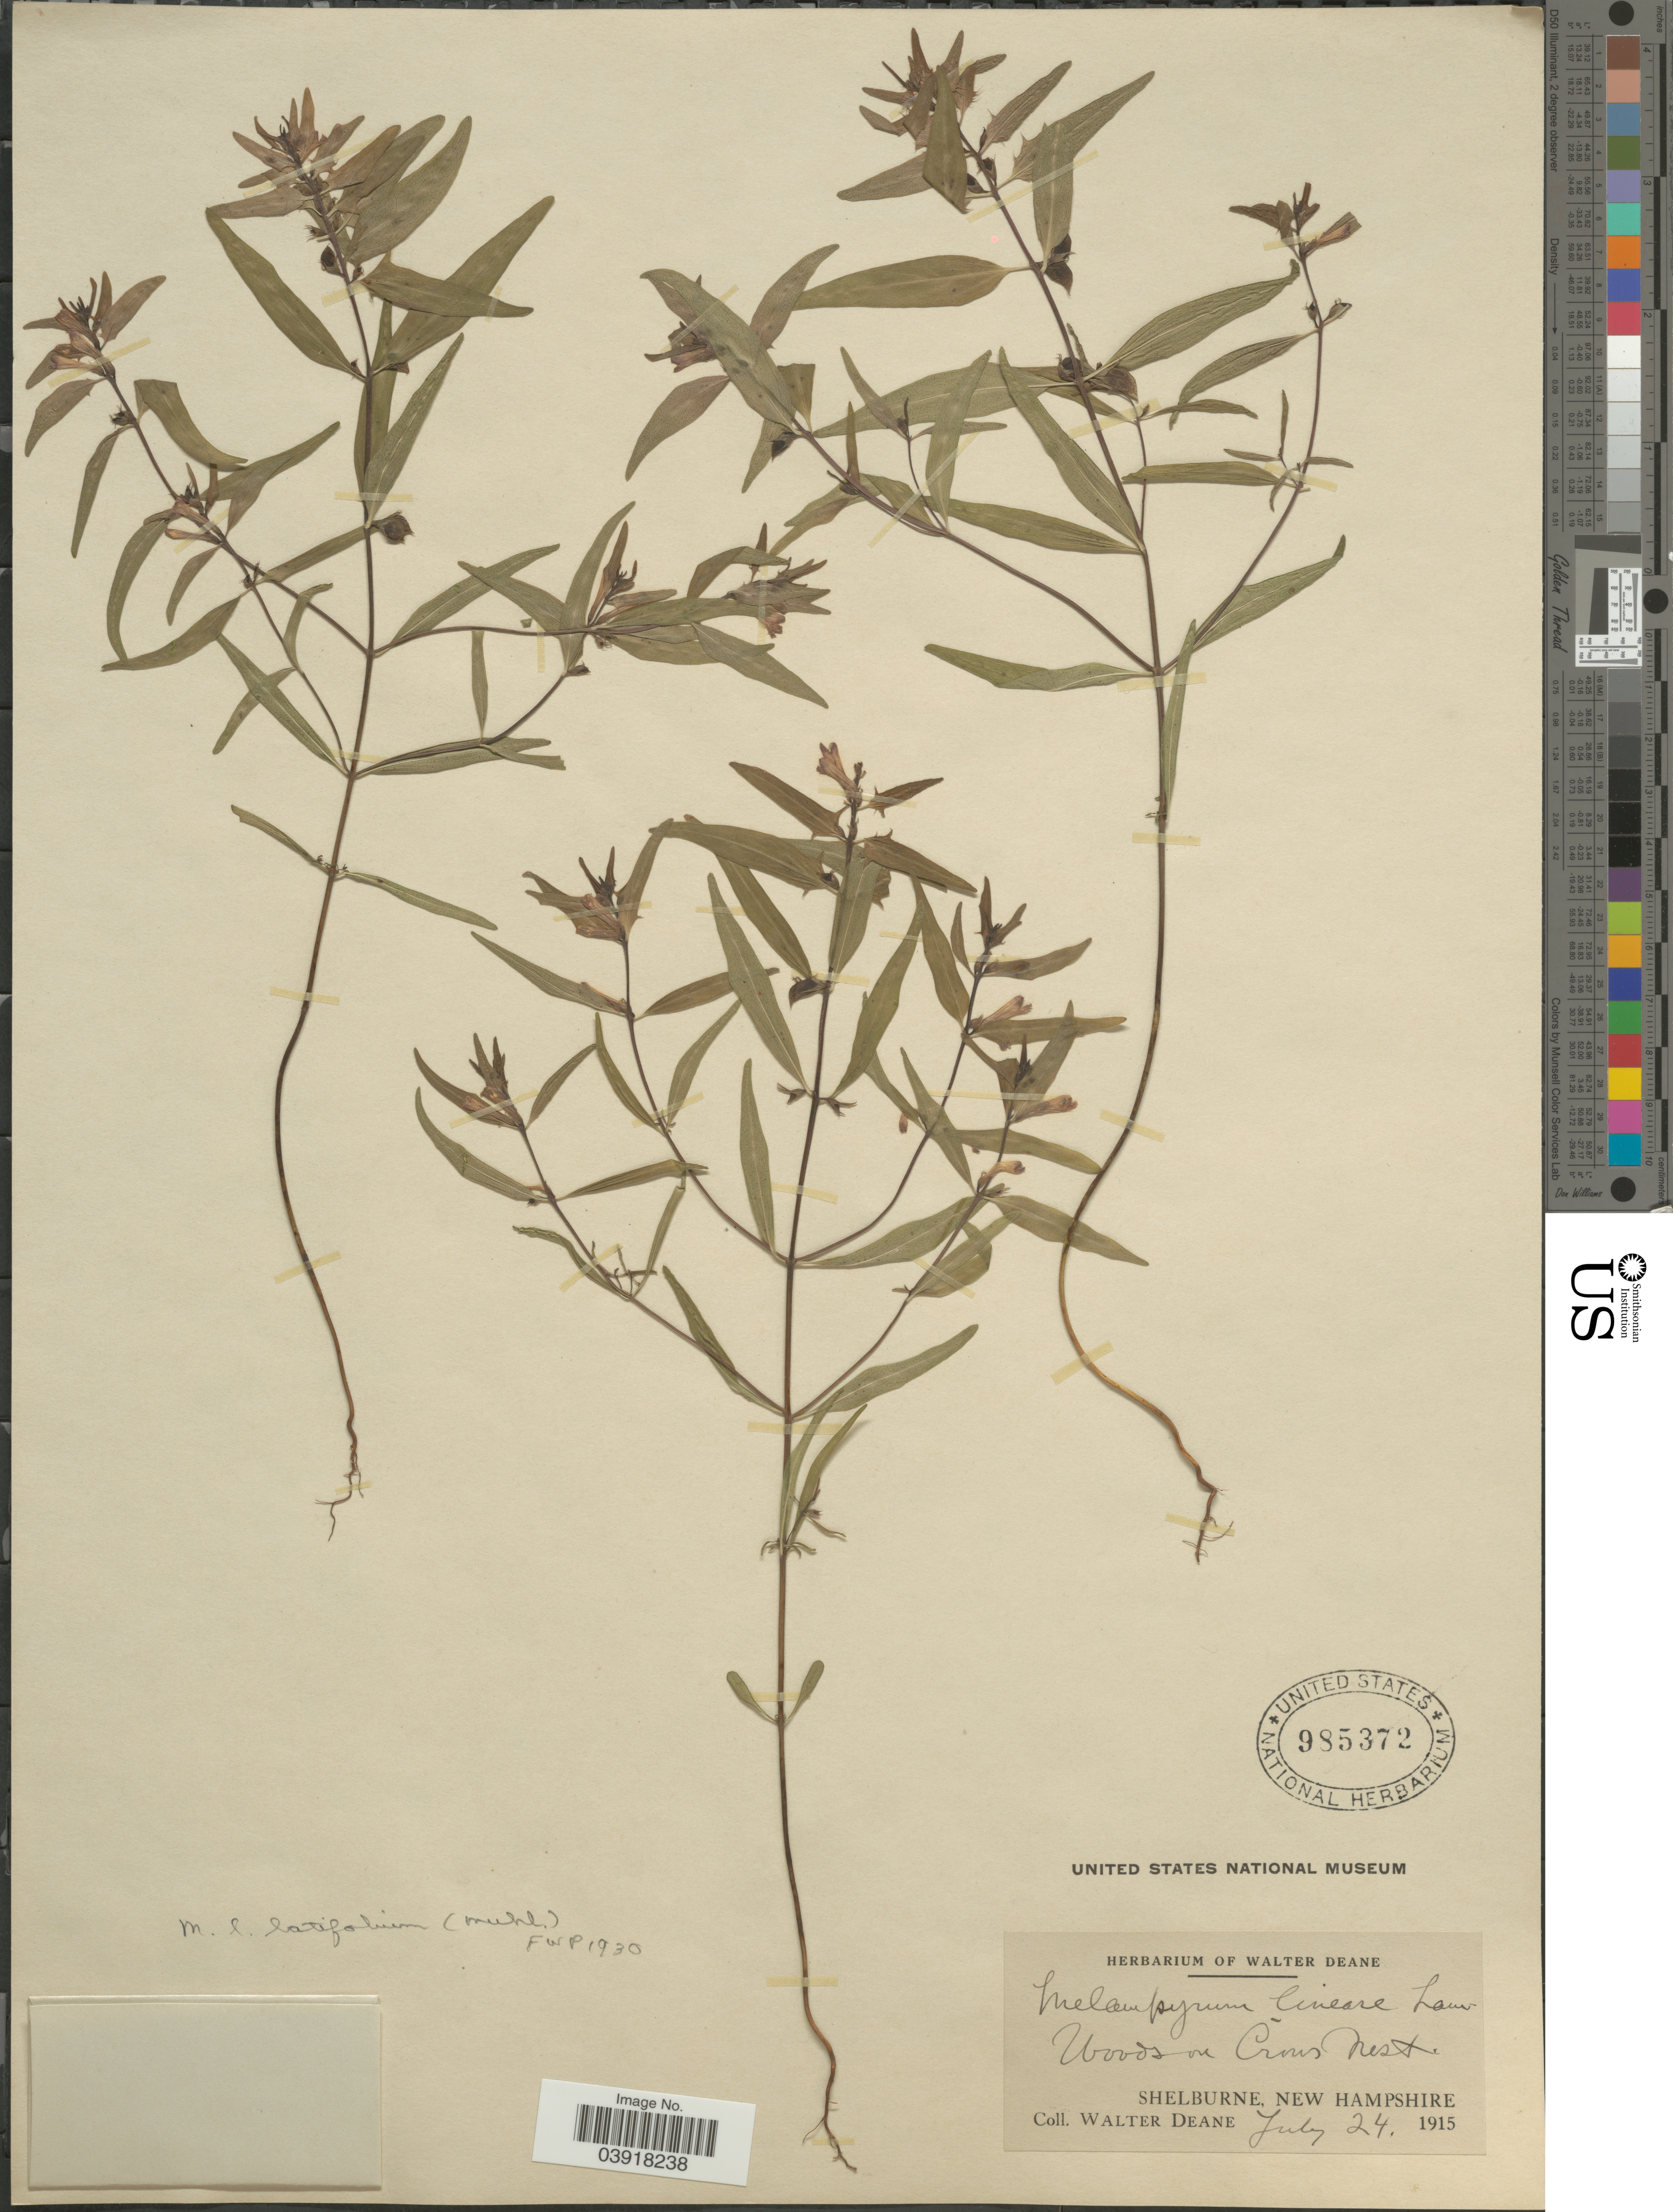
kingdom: Plantae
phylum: Tracheophyta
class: Magnoliopsida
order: Lamiales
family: Orobanchaceae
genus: Melampyrum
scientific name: Melampyrum lineare var. latifolium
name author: (Muhl.) P. Beauv.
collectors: W. Deane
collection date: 1915-07-24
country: United States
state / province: New Hampshire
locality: Woods on Crows Nest. Shelburne.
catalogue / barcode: US 985372